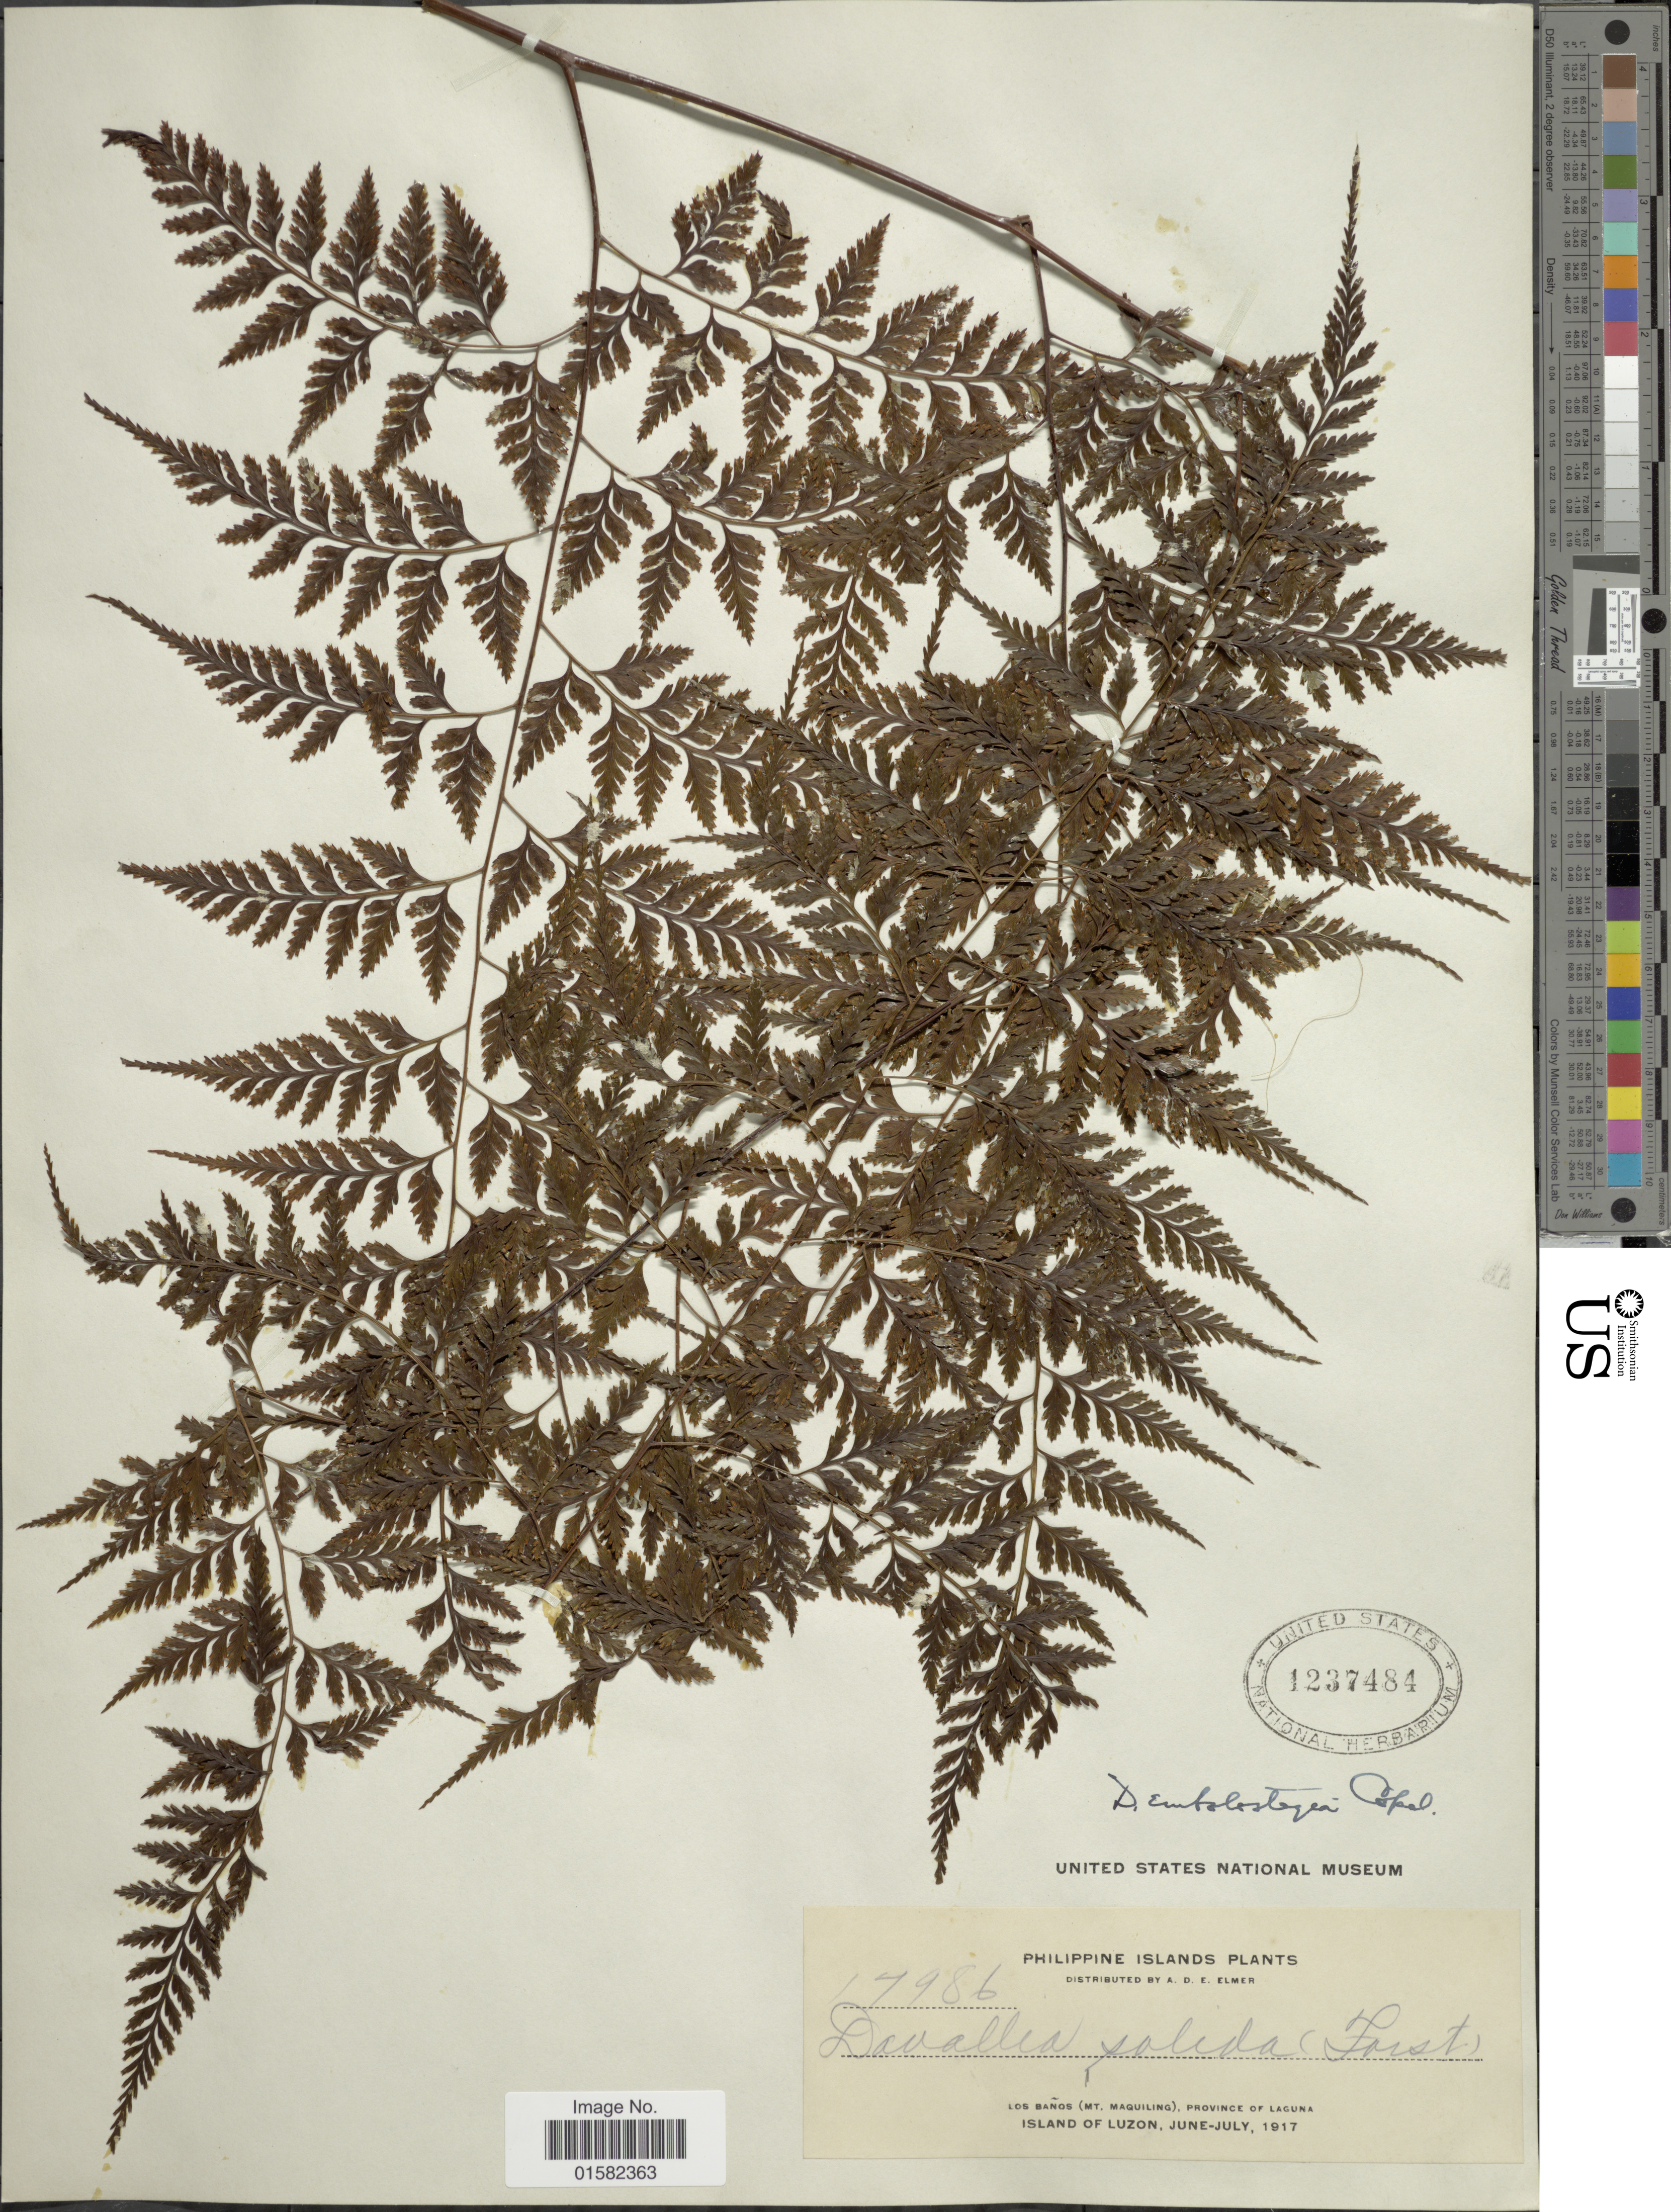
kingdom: Plantae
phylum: Tracheophyta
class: Polypodiopsida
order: Polypodiales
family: Davalliaceae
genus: Wibelia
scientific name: Wibelia embolostegia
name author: (Colla) M. Kato & Tsutsumi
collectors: A. D. E. Elmer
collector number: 17986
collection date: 1917-06/1917-07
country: Philippines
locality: Philippine Islands, Los Baños (Mt. Maquiling), Province of Laguna, Island of Luzon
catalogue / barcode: US 1237484